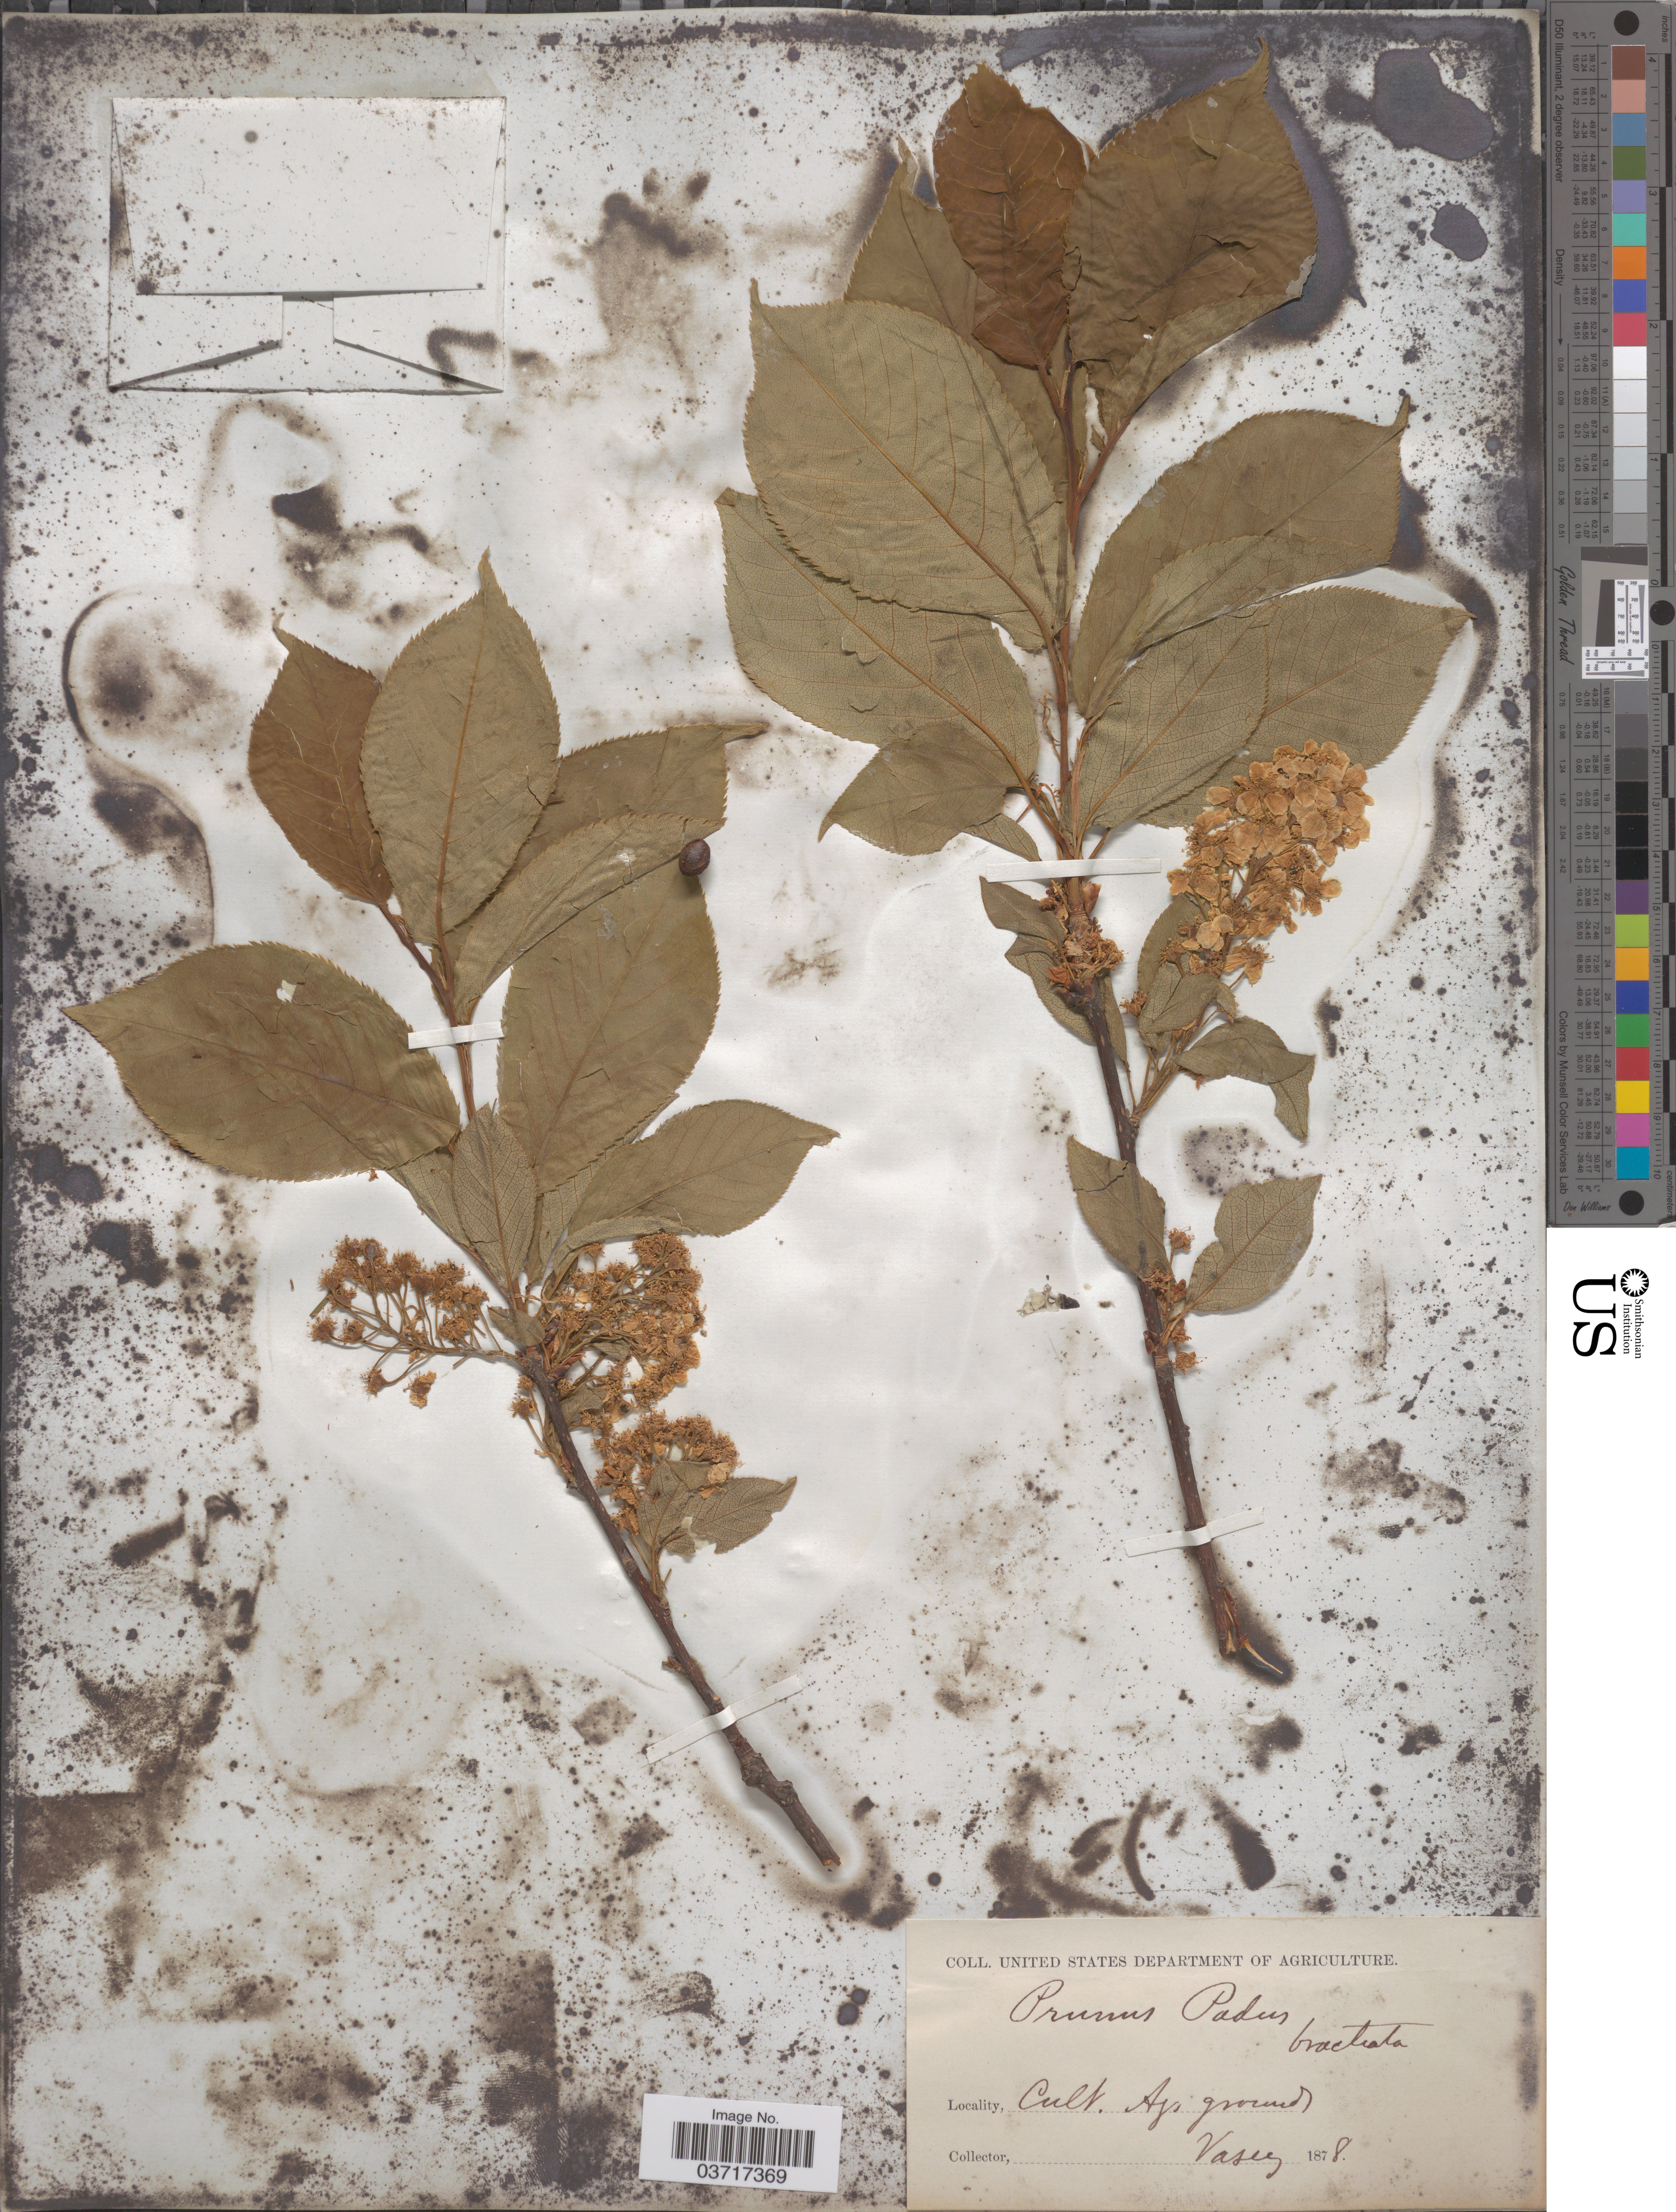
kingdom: Plantae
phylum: Tracheophyta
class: Magnoliopsida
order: Rosales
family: Rosaceae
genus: Prunus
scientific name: Prunus padus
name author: L.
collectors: Vasey, --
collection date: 1878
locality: Ag. ground.